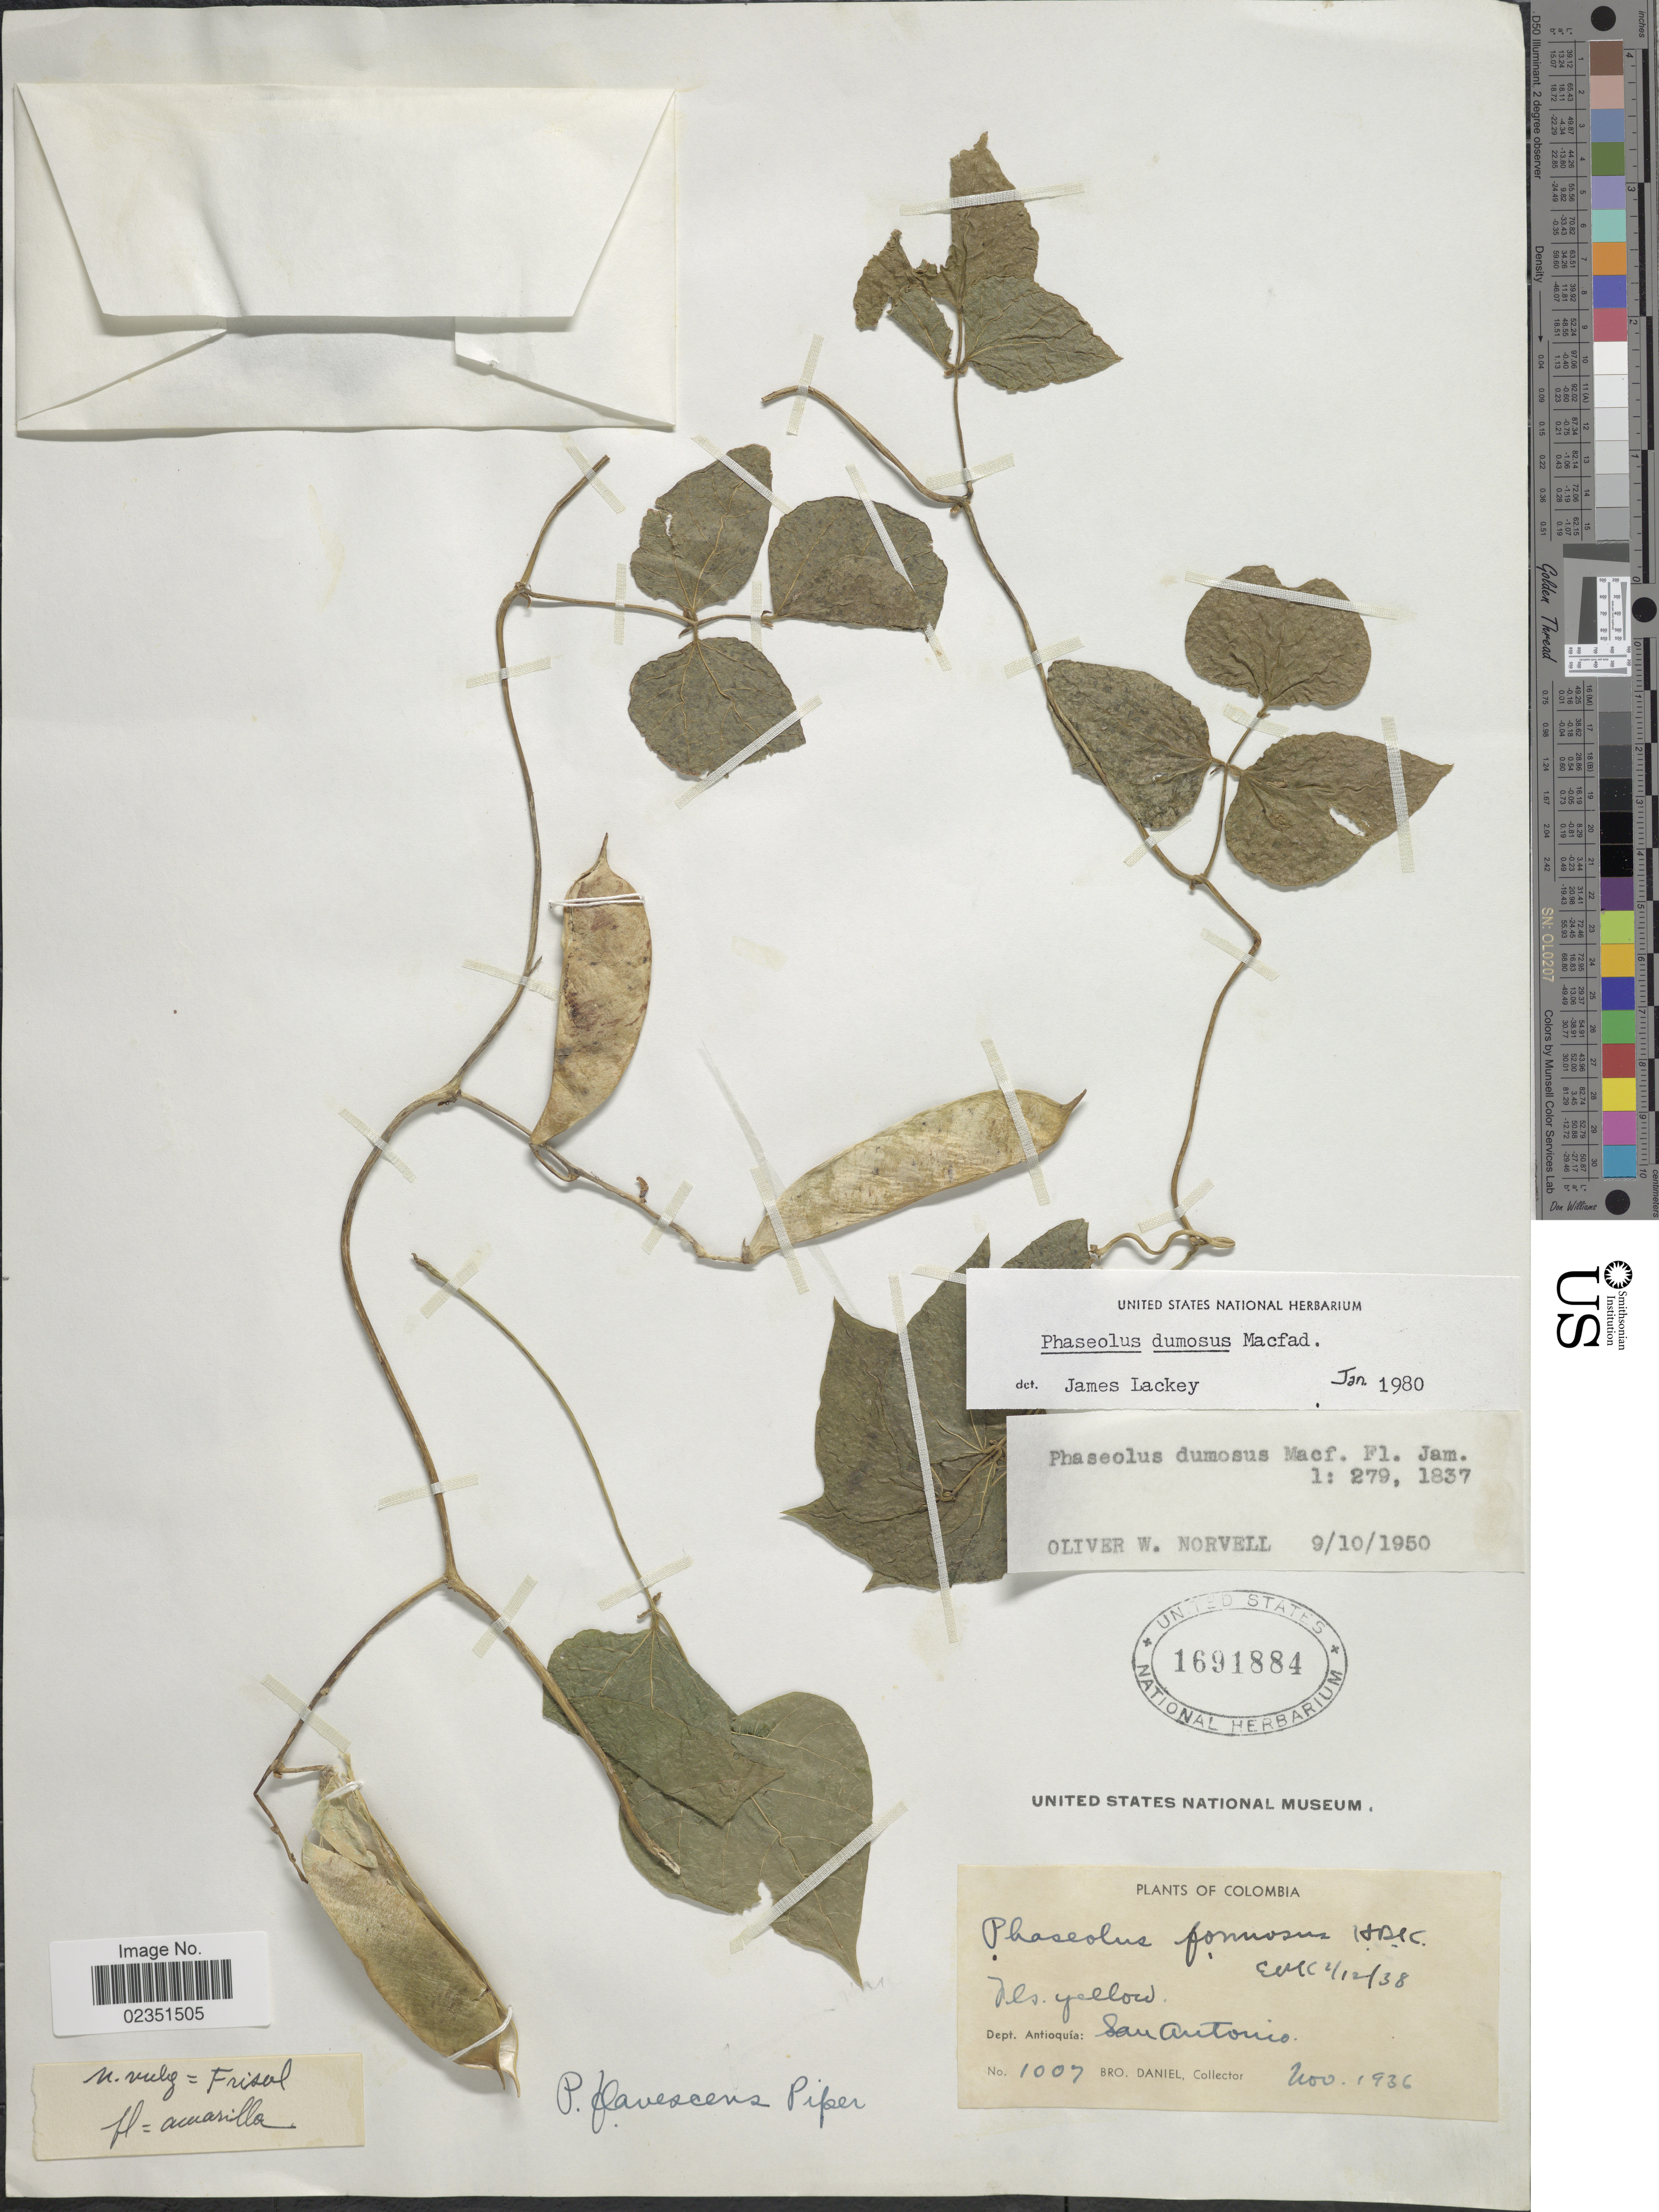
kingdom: Plantae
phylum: Tracheophyta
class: Magnoliopsida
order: Fabales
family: Fabaceae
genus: Phaseolus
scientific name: Phaseolus dumosus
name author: Macfad.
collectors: Bro. Daniel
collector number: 1007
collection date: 1936-11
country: Colombia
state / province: Antioquia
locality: San Antonio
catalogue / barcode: US 1691884